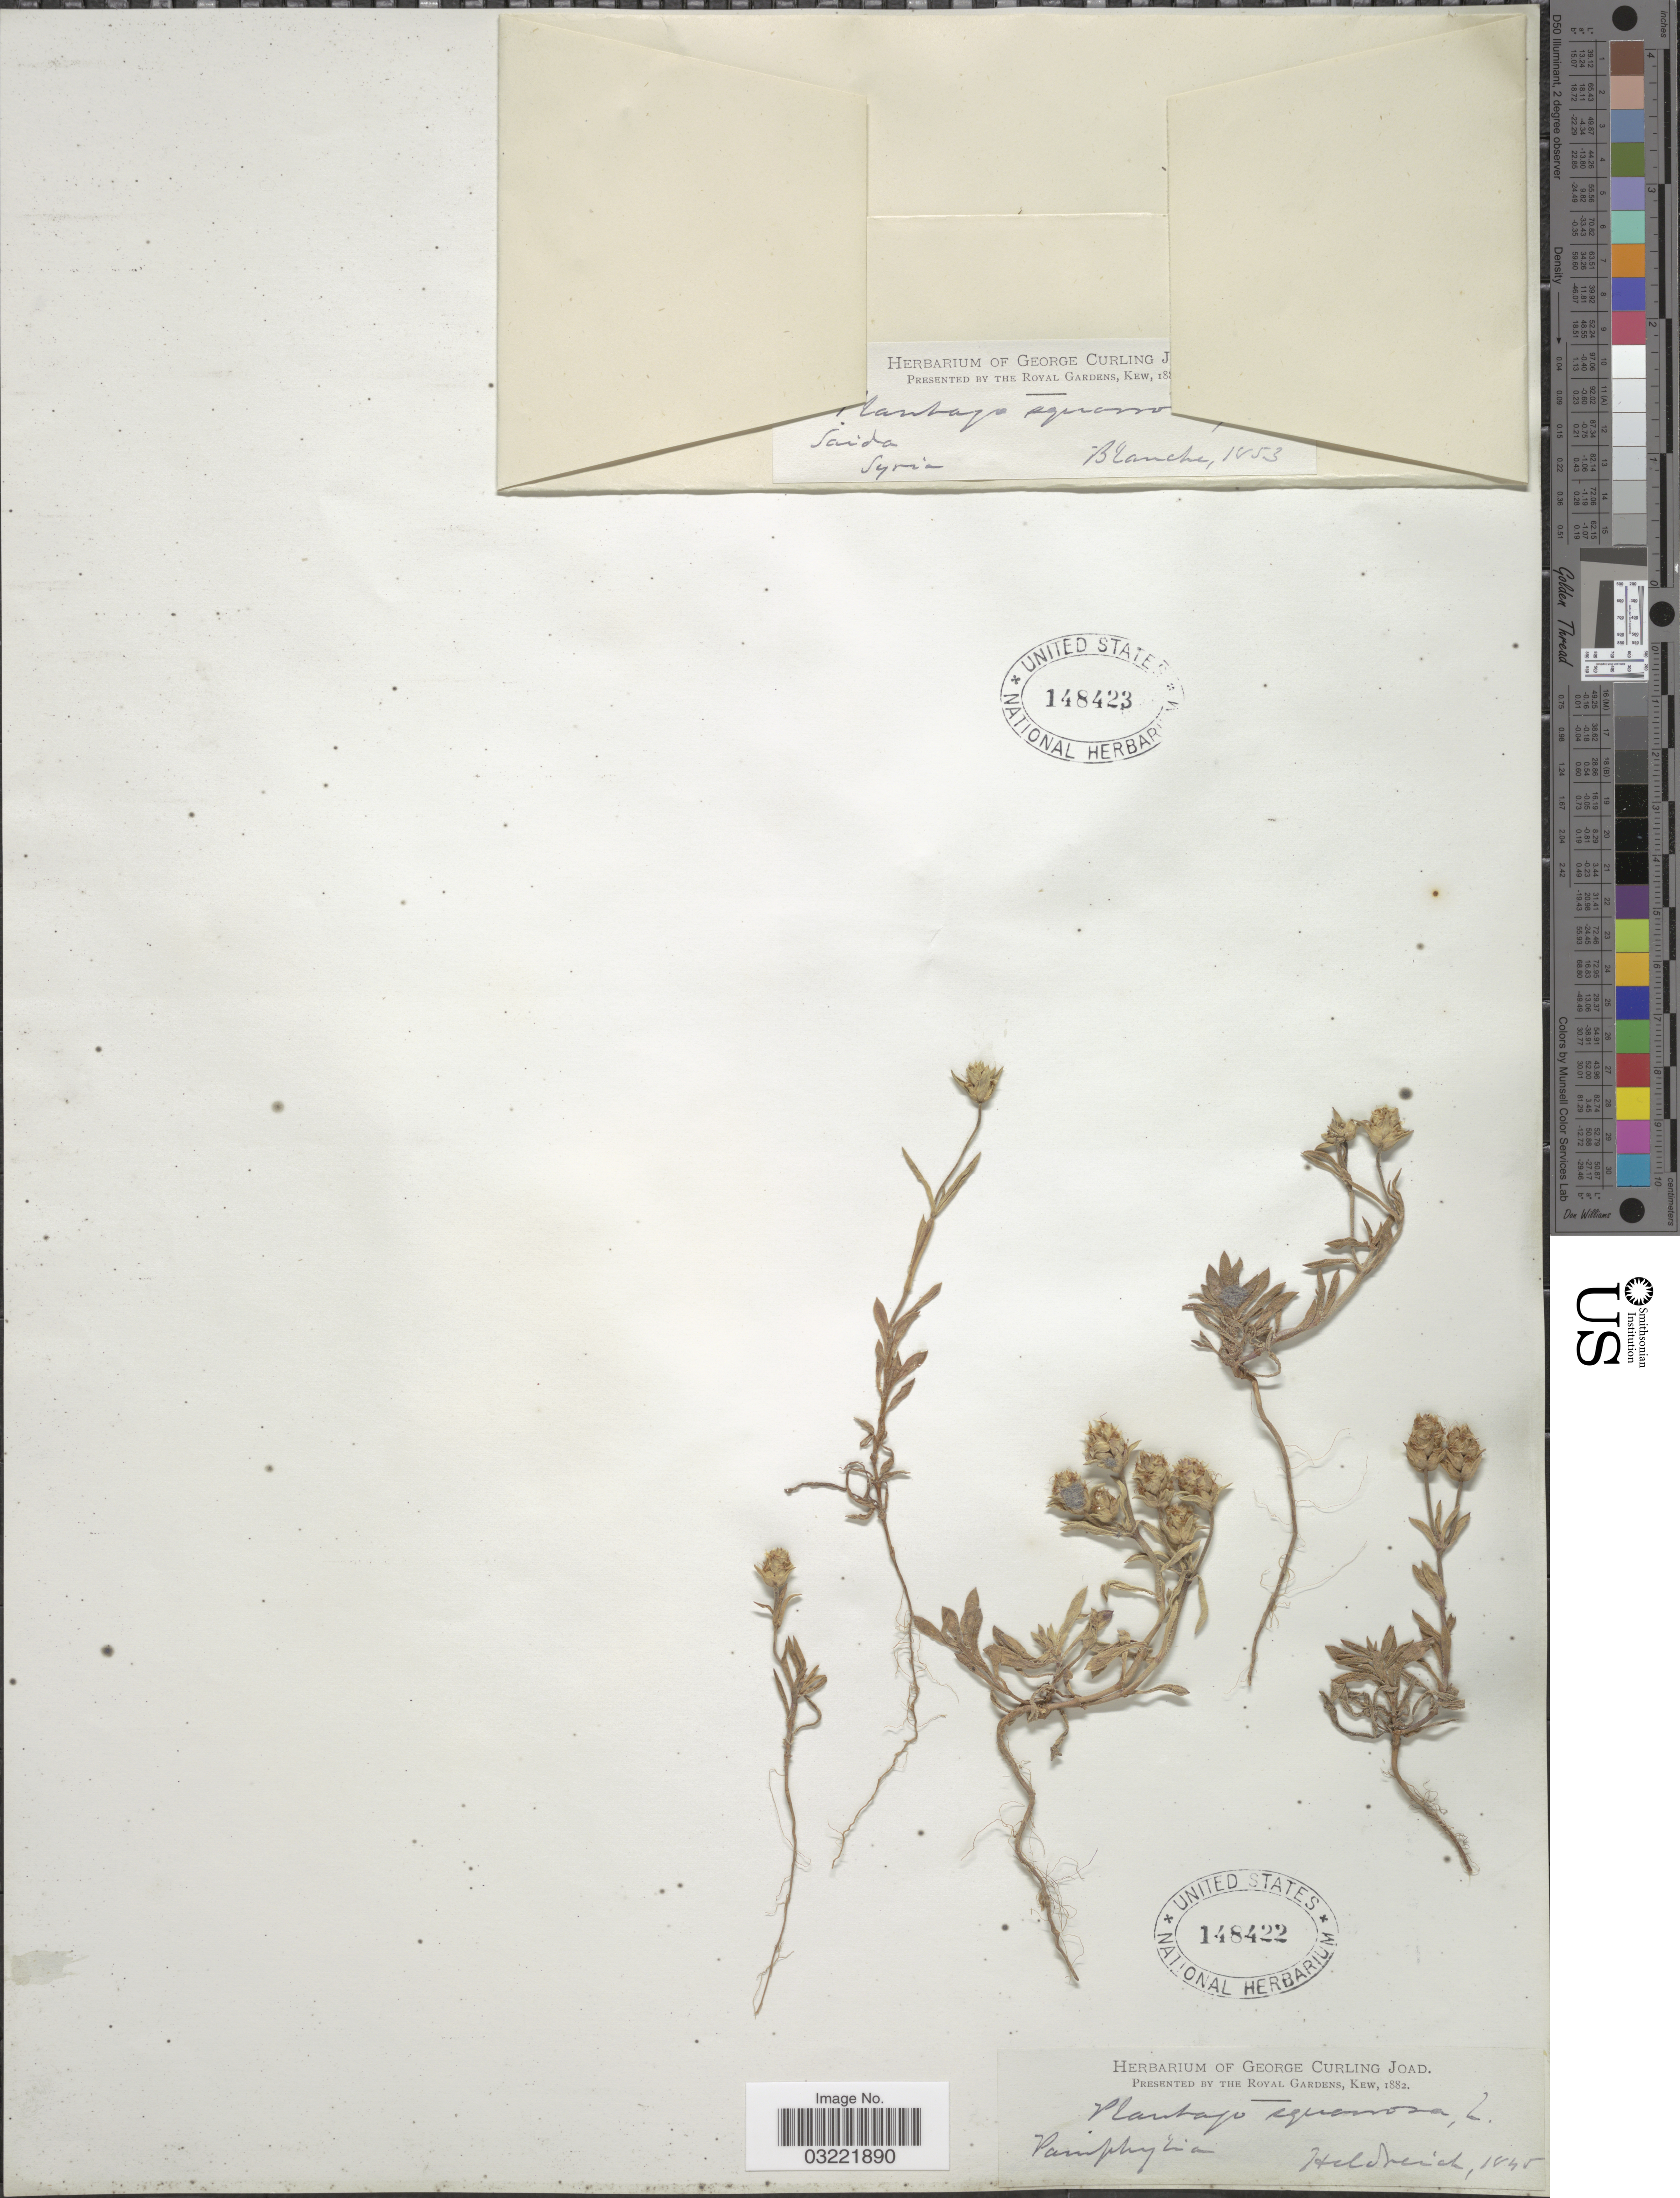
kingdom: Plantae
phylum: Tracheophyta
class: Magnoliopsida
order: Lamiales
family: Plantaginaceae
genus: Plantago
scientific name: Plantago squarrosa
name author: Murray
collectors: -. Blanche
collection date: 1853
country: Lebanon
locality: Saida.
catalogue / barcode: US 148423